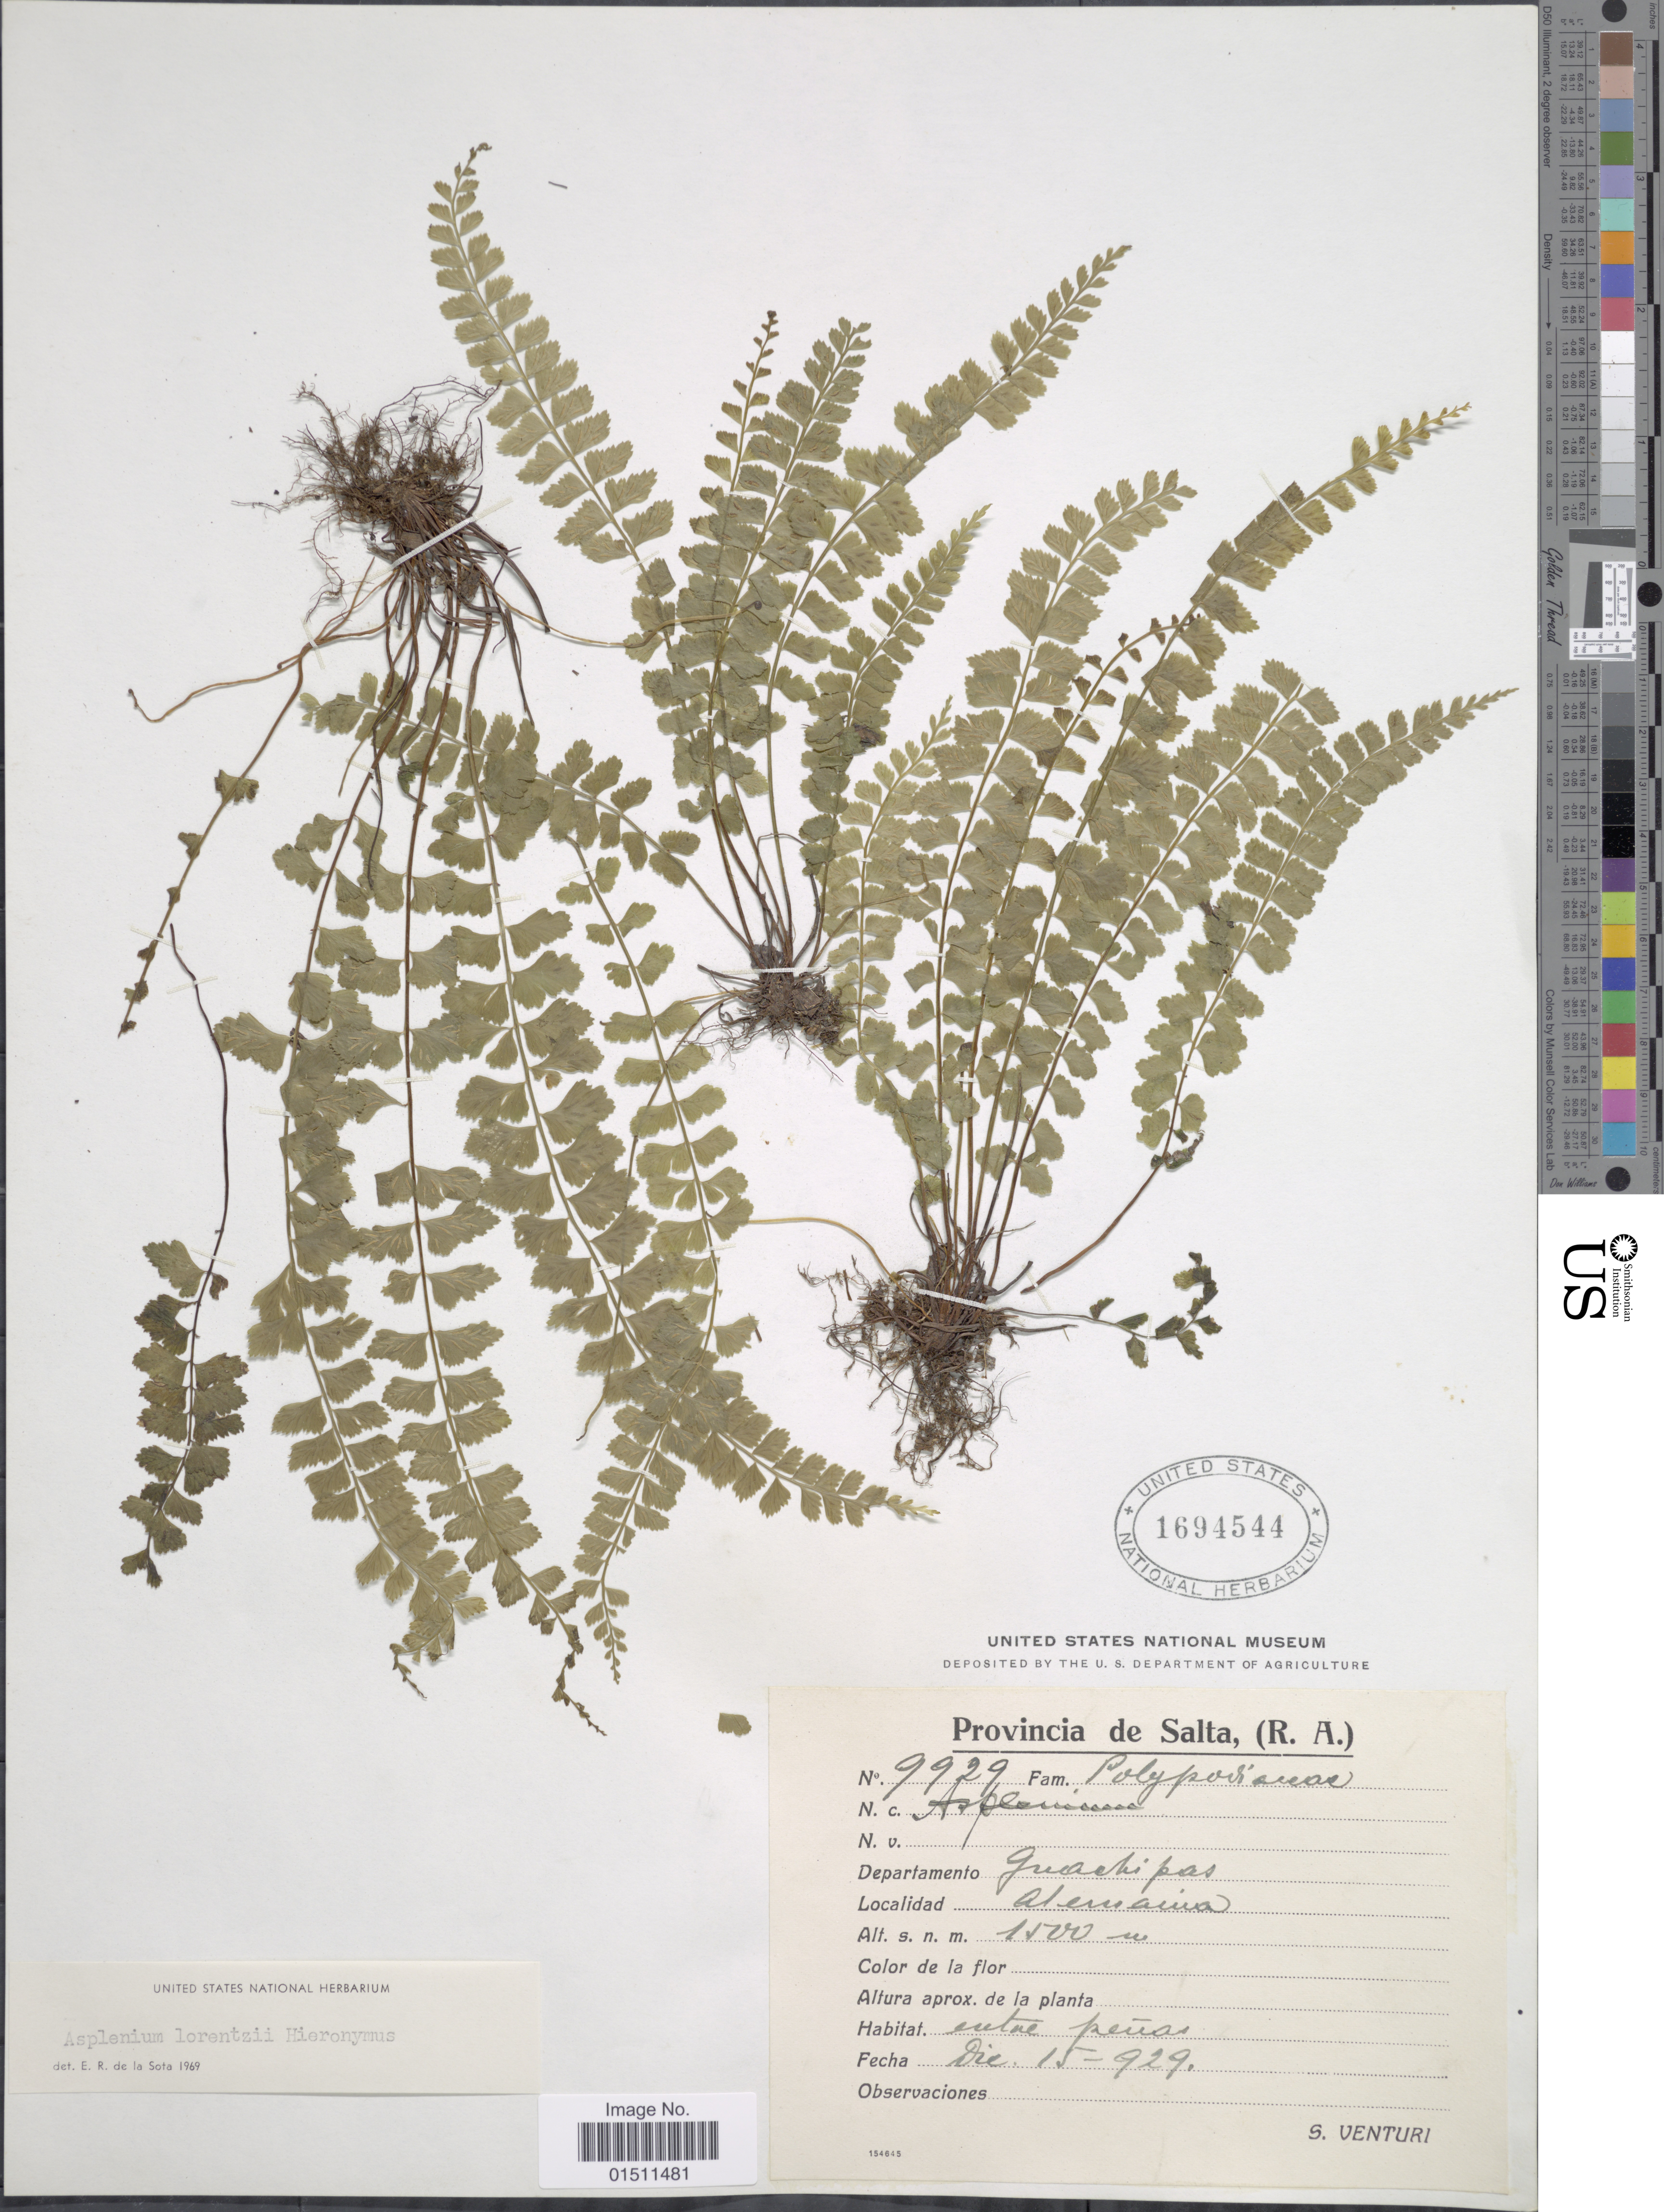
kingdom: Plantae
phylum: Tracheophyta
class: Polypodiopsida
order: Polypodiales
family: Aspleniaceae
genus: Asplenium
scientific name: Asplenium lorentzii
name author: Hieron.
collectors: S. Venturi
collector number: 9929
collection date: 1929-12-15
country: Argentina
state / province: Salta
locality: Provincia de Salta (R. A.), Departamento Guachipas, Alewarina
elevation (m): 1500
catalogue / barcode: US 1694544